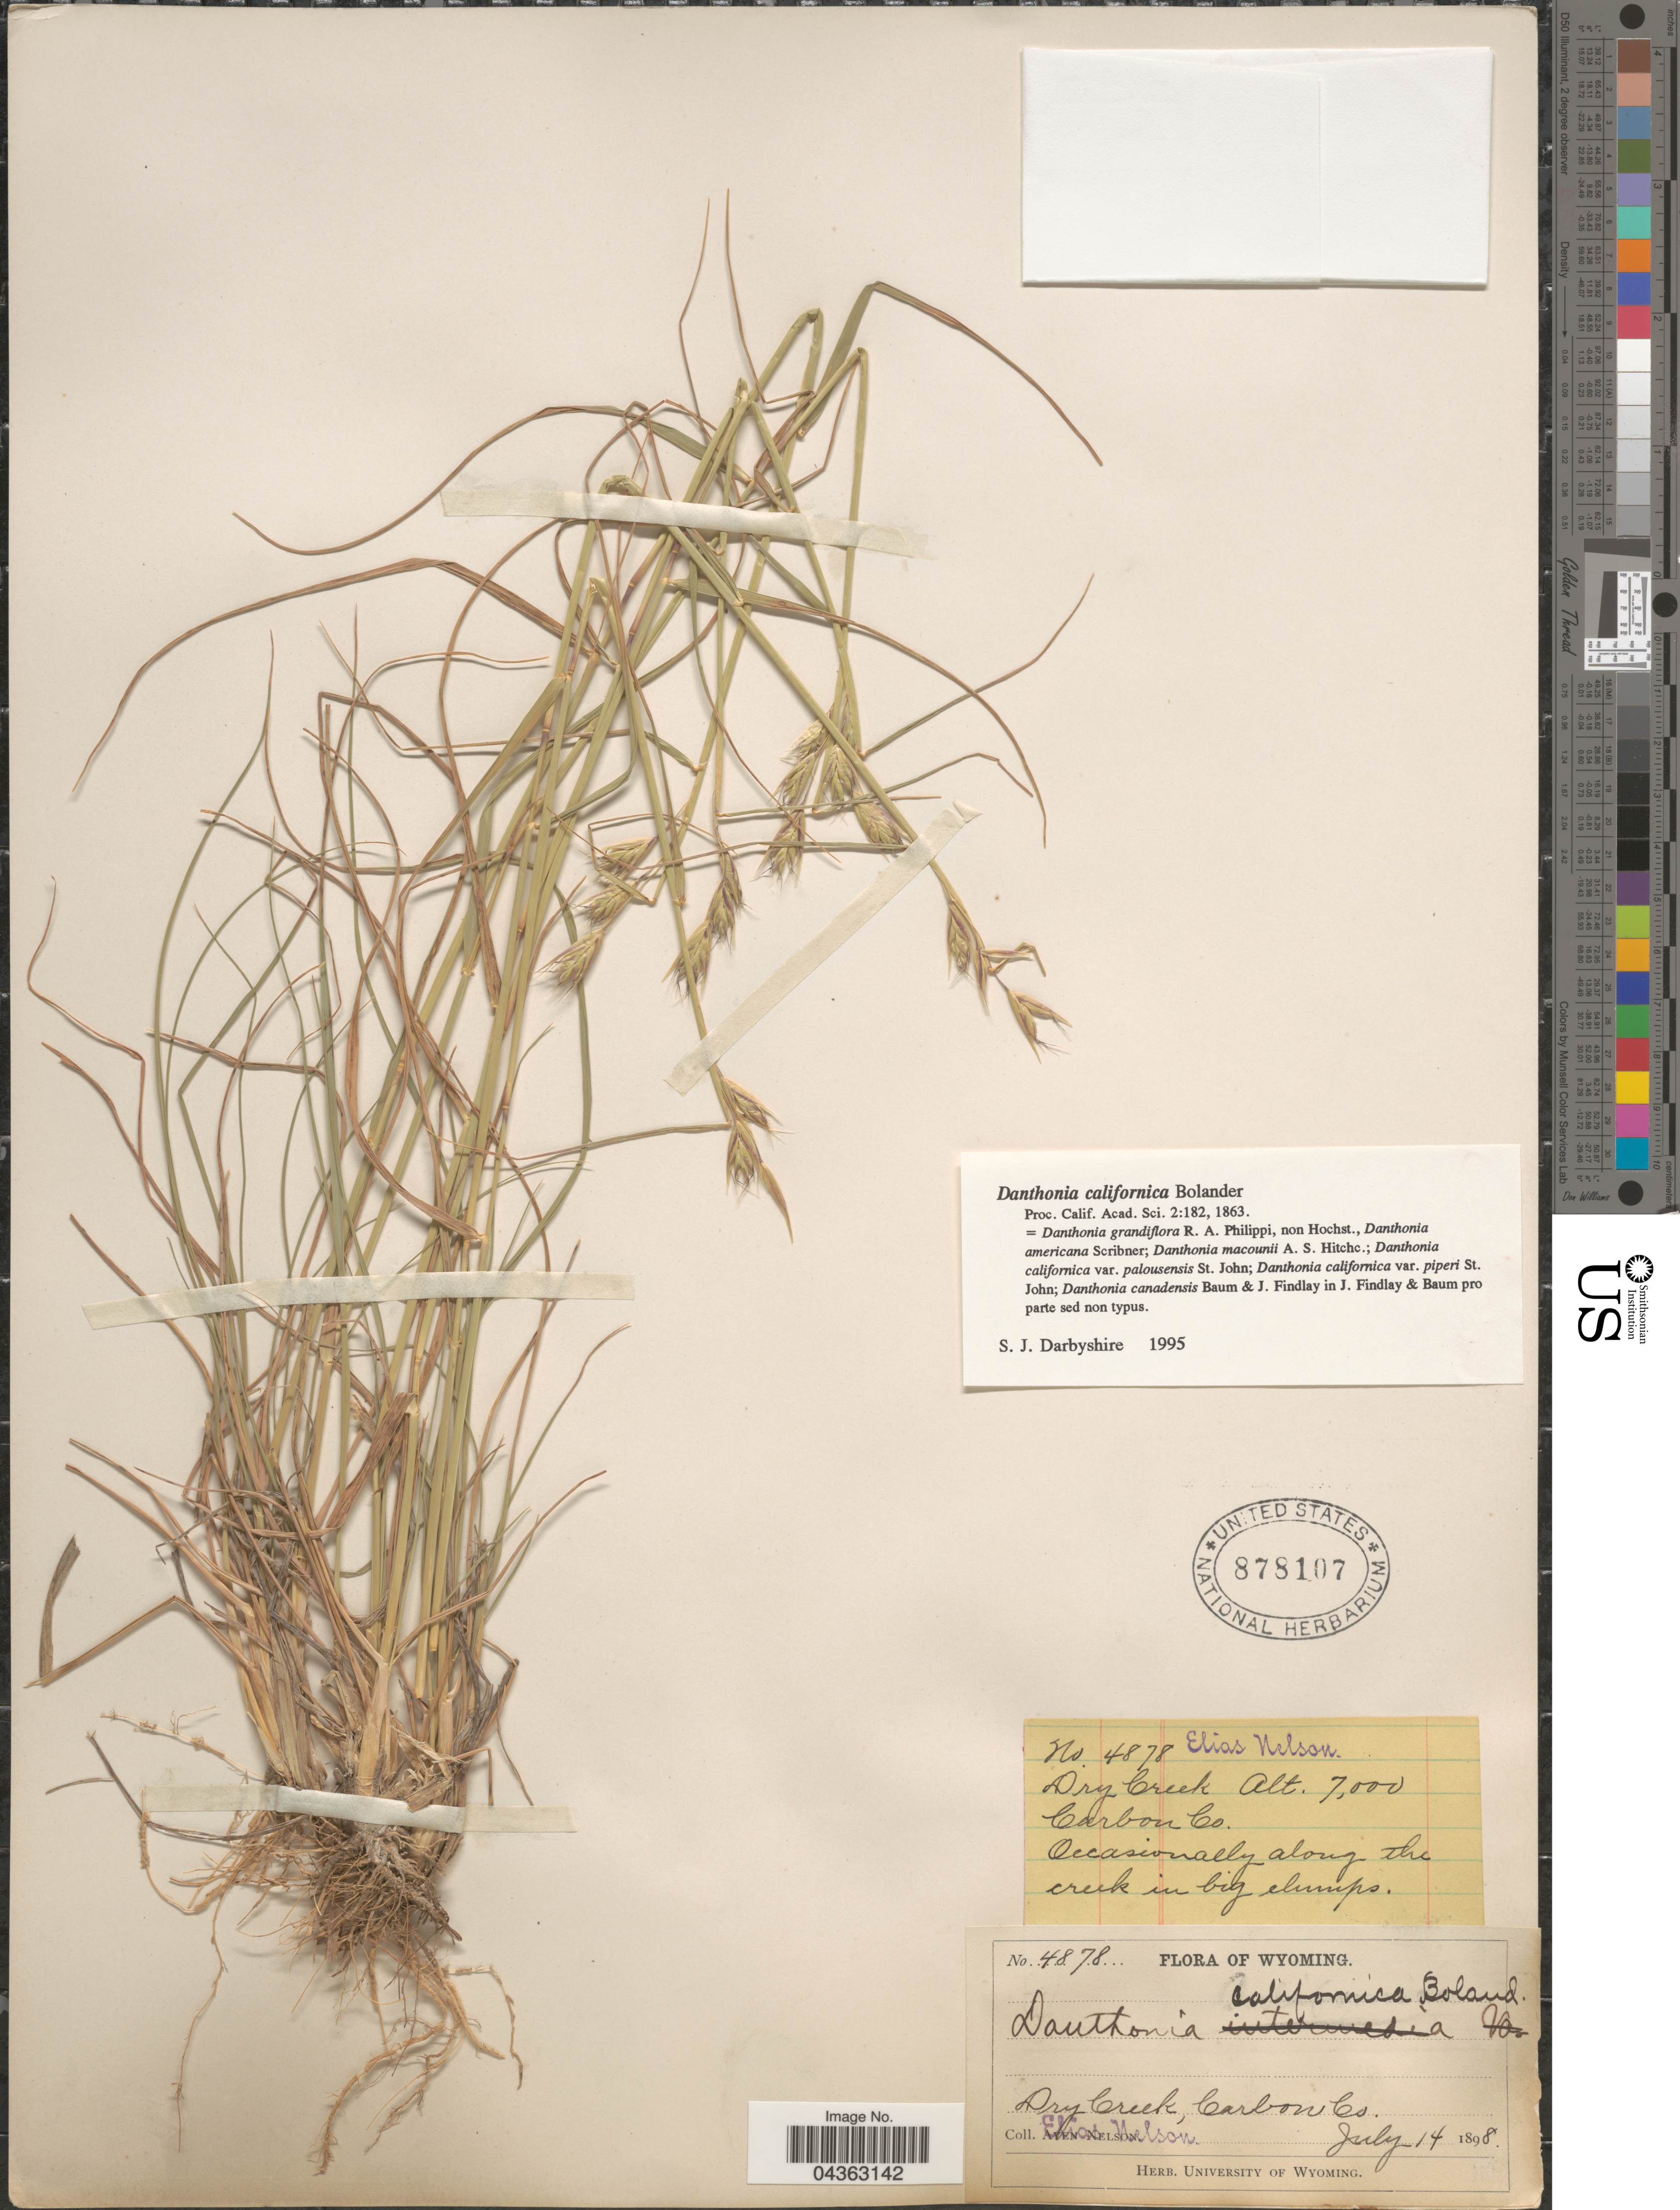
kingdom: Plantae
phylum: Tracheophyta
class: Liliopsida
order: Poales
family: Poaceae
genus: Danthonia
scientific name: Danthonia californica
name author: Bol.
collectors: E. Nelson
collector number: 4878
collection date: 1898-07-14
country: United States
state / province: Wyoming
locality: Dry Creek. Carbon Co. Occasionally along the creek in big clumps.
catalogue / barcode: US 878107